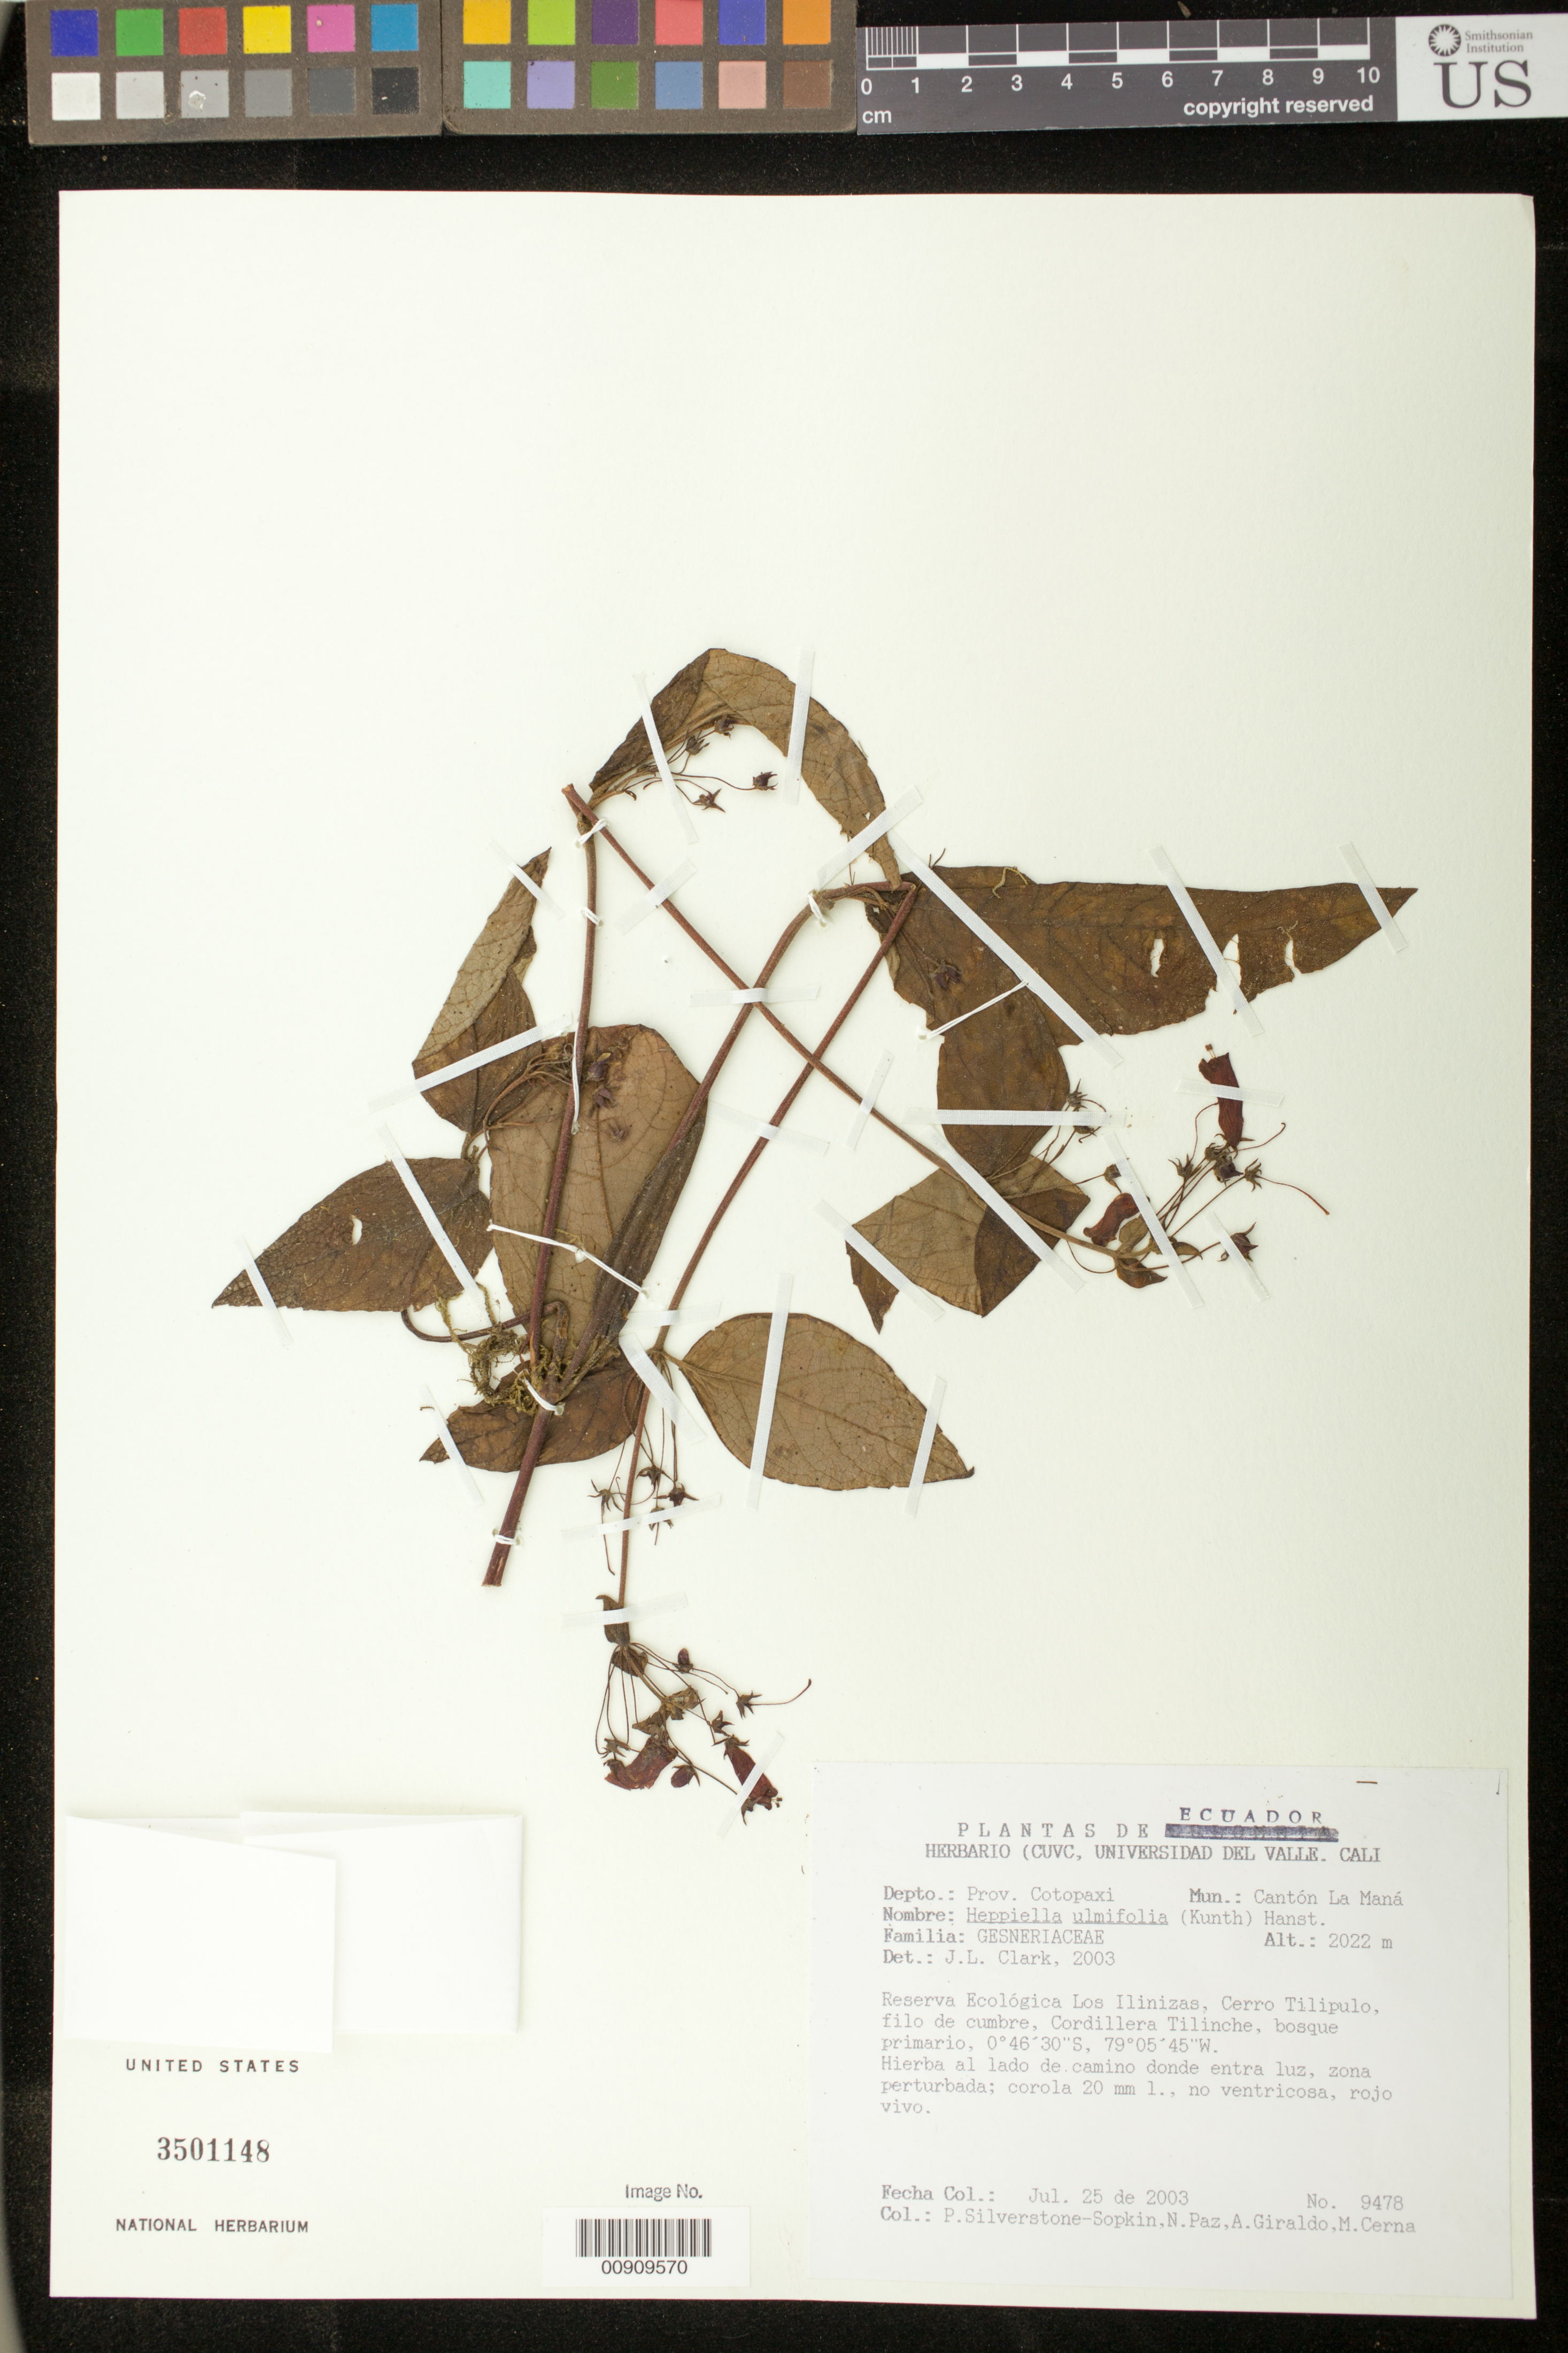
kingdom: Plantae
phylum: Tracheophyta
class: Magnoliopsida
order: Lamiales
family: Gesneriaceae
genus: Heppiella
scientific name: Heppiella ulmifolia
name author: (Kunth) Hanst.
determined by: Clark, J. L., (SEL), The Marie Selby Botanical Garden (UNITED STATES)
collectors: P. A. Silverstone-Sopkin, N. Paz, A. Giraldo & M. Cerna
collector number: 9478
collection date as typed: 25 Jul 2003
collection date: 2003-07-25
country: Ecuador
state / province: Cotopaxi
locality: Cantón La Maná. Reserva Ecológica Los Ilinizas, Cerro Tilipulo, filo de cumbre, Cordillera Tilinche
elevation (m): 2022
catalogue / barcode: US 3501148